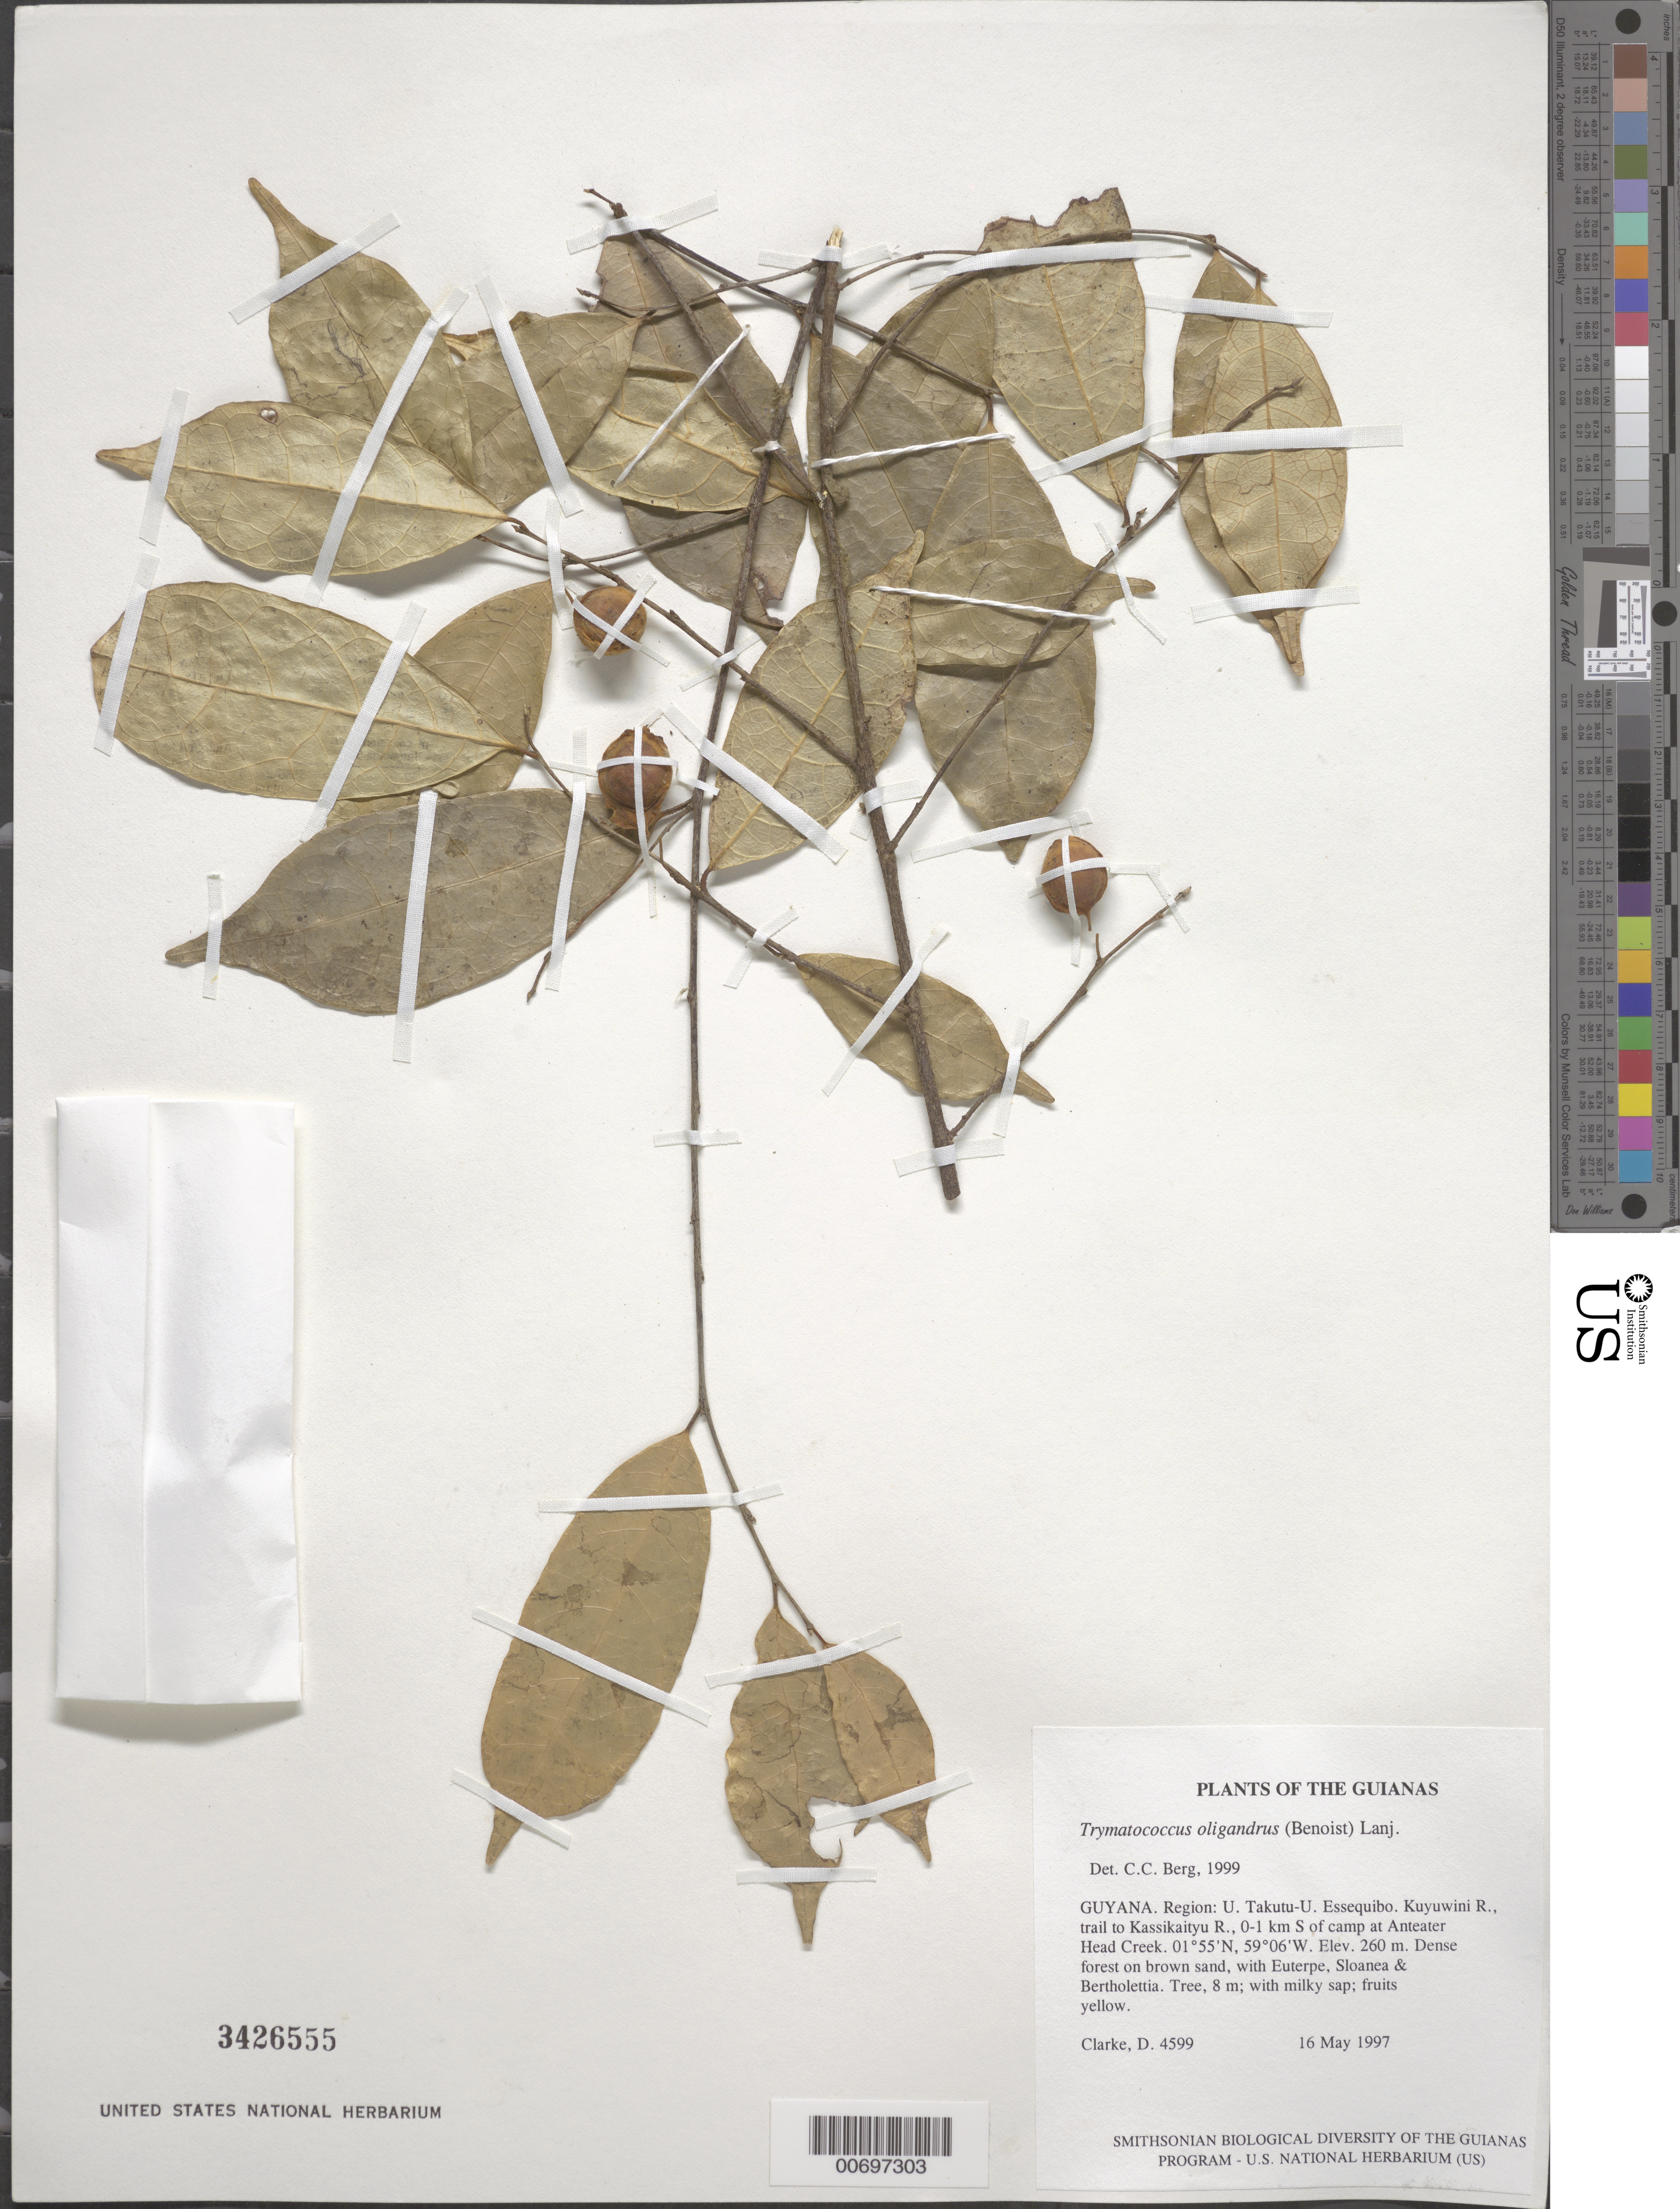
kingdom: Plantae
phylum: Tracheophyta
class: Magnoliopsida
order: Rosales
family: Moraceae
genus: Brosimum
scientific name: Brosimum oligandrum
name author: (Benoist) E. M. Gardner & Zerega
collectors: H. D. Clarke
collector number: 4599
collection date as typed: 16 May 1997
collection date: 1997-05-16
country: Guyana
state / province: U. Takutu-U. Essequibo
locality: Kuyuwini R., trail to Kassikaityu R., 0-1 km S of camp at Anteater Head Creek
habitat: Dense forest on brown sand, with Euterpe, Sloanea & Bertholettia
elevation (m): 260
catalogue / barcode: US 3426555